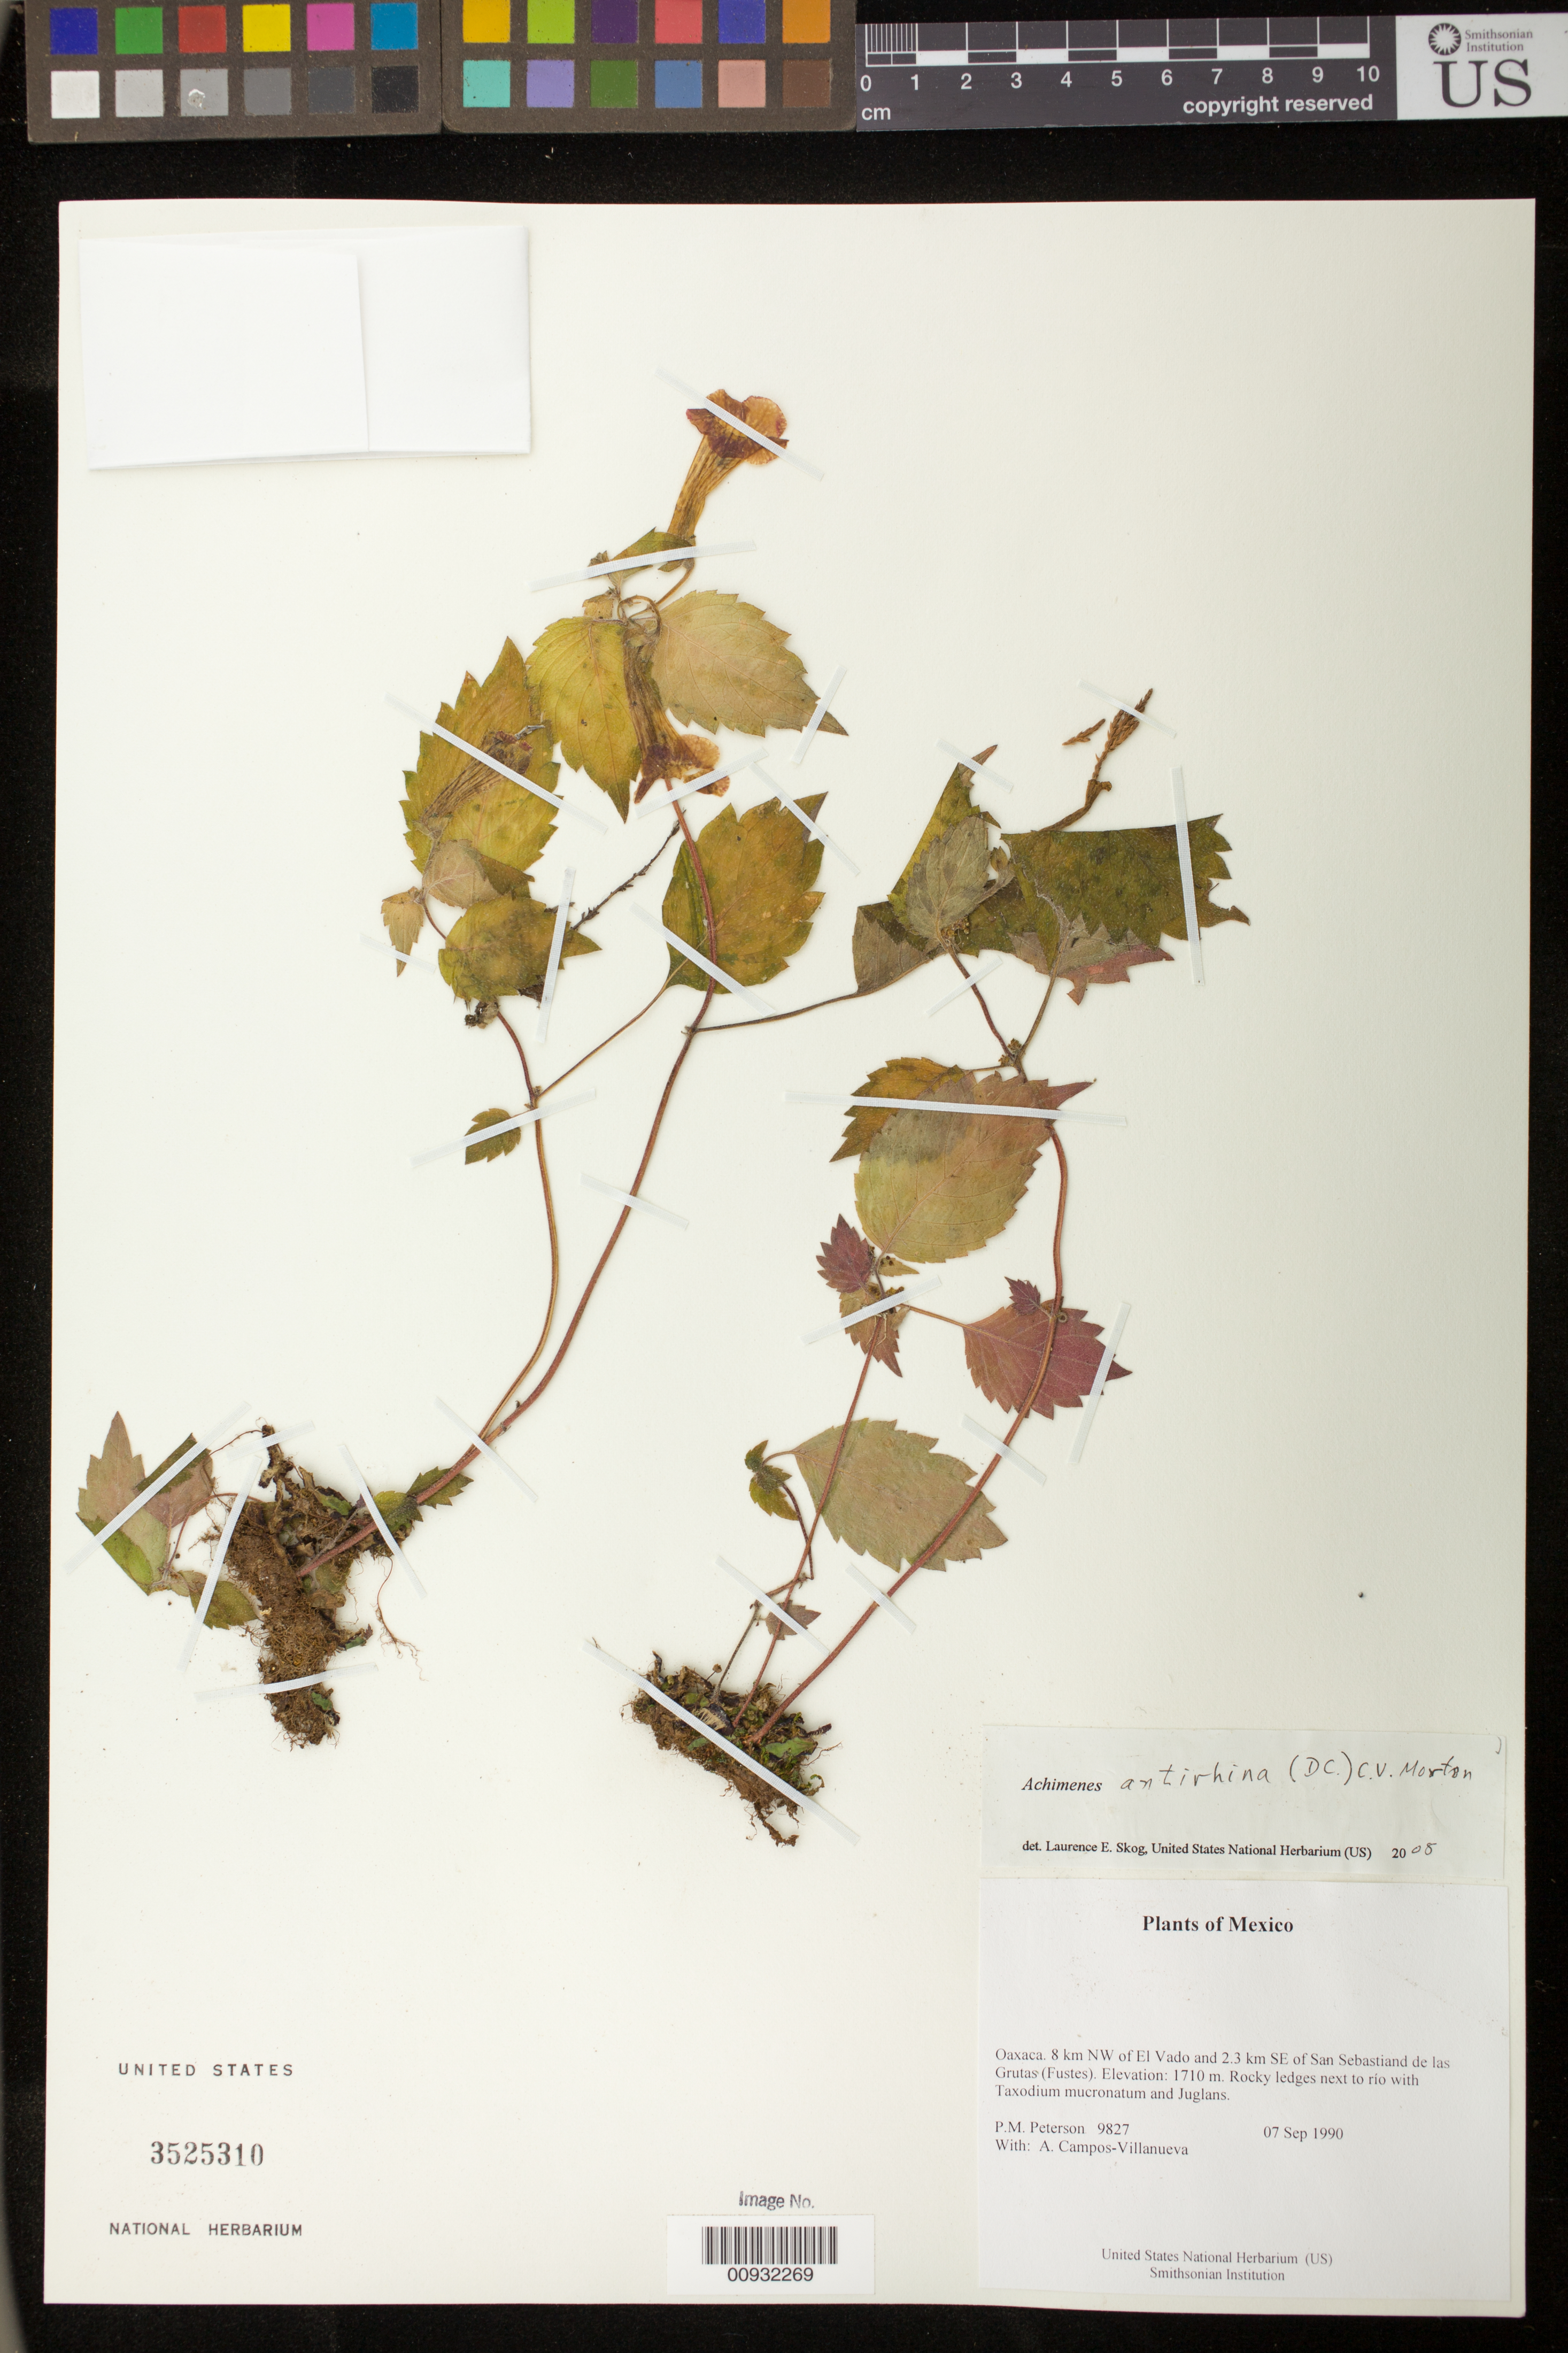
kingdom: Plantae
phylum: Tracheophyta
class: Magnoliopsida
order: Lamiales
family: Gesneriaceae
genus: Achimenes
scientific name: Achimenes antirrhina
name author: (DC.) C.V. Morton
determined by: Skog, Laurence E.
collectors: P. M. Peterson & A. Campos-Villanueva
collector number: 09827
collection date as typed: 07 Sep 1990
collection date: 1990-09-07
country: Mexico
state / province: Oaxaca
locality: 8 km NW of El Vado and 2.3 km SE of San Sebastiand de las Grutas (Fustes).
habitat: Rocky ledges next to río with Taxodium mucronatum and Juglans.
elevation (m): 1710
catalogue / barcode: US 3525310